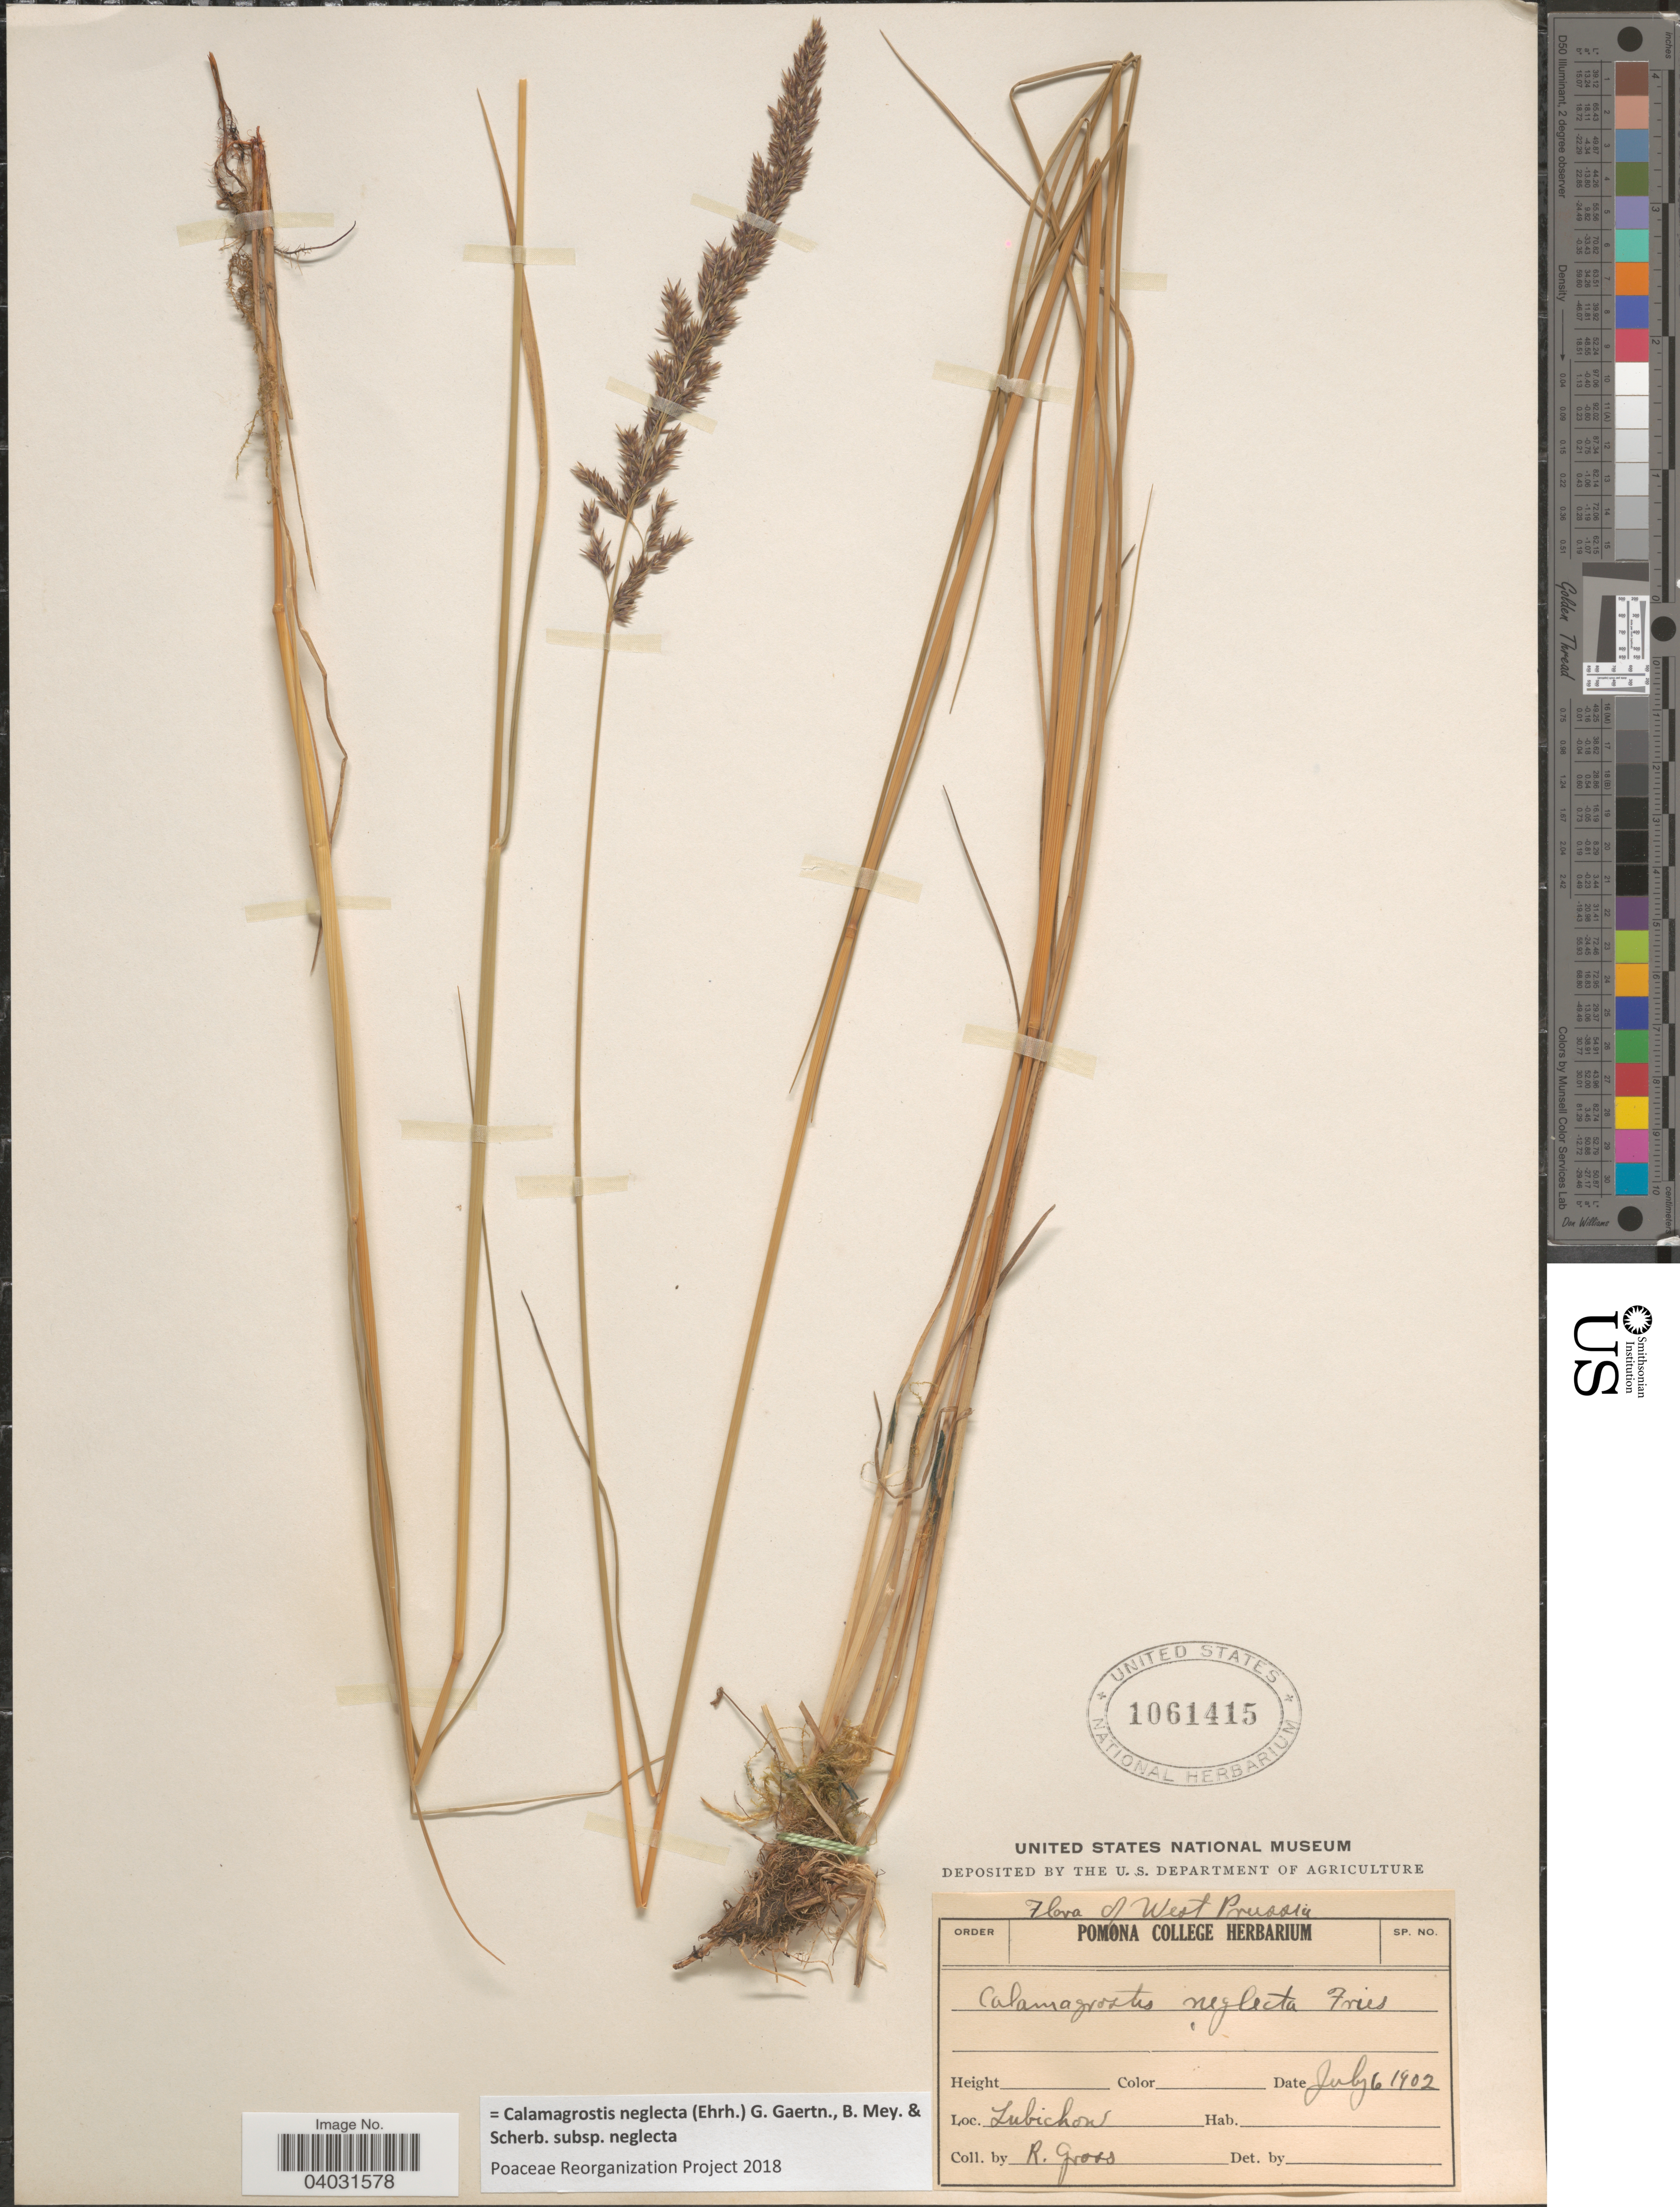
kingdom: Plantae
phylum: Tracheophyta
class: Liliopsida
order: Poales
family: Poaceae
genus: Calamagrostis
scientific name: Calamagrostis neglecta subsp. neglecta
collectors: R. Gross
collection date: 1902-07-06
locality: West Prussia. Lubichow.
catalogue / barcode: US 1061415